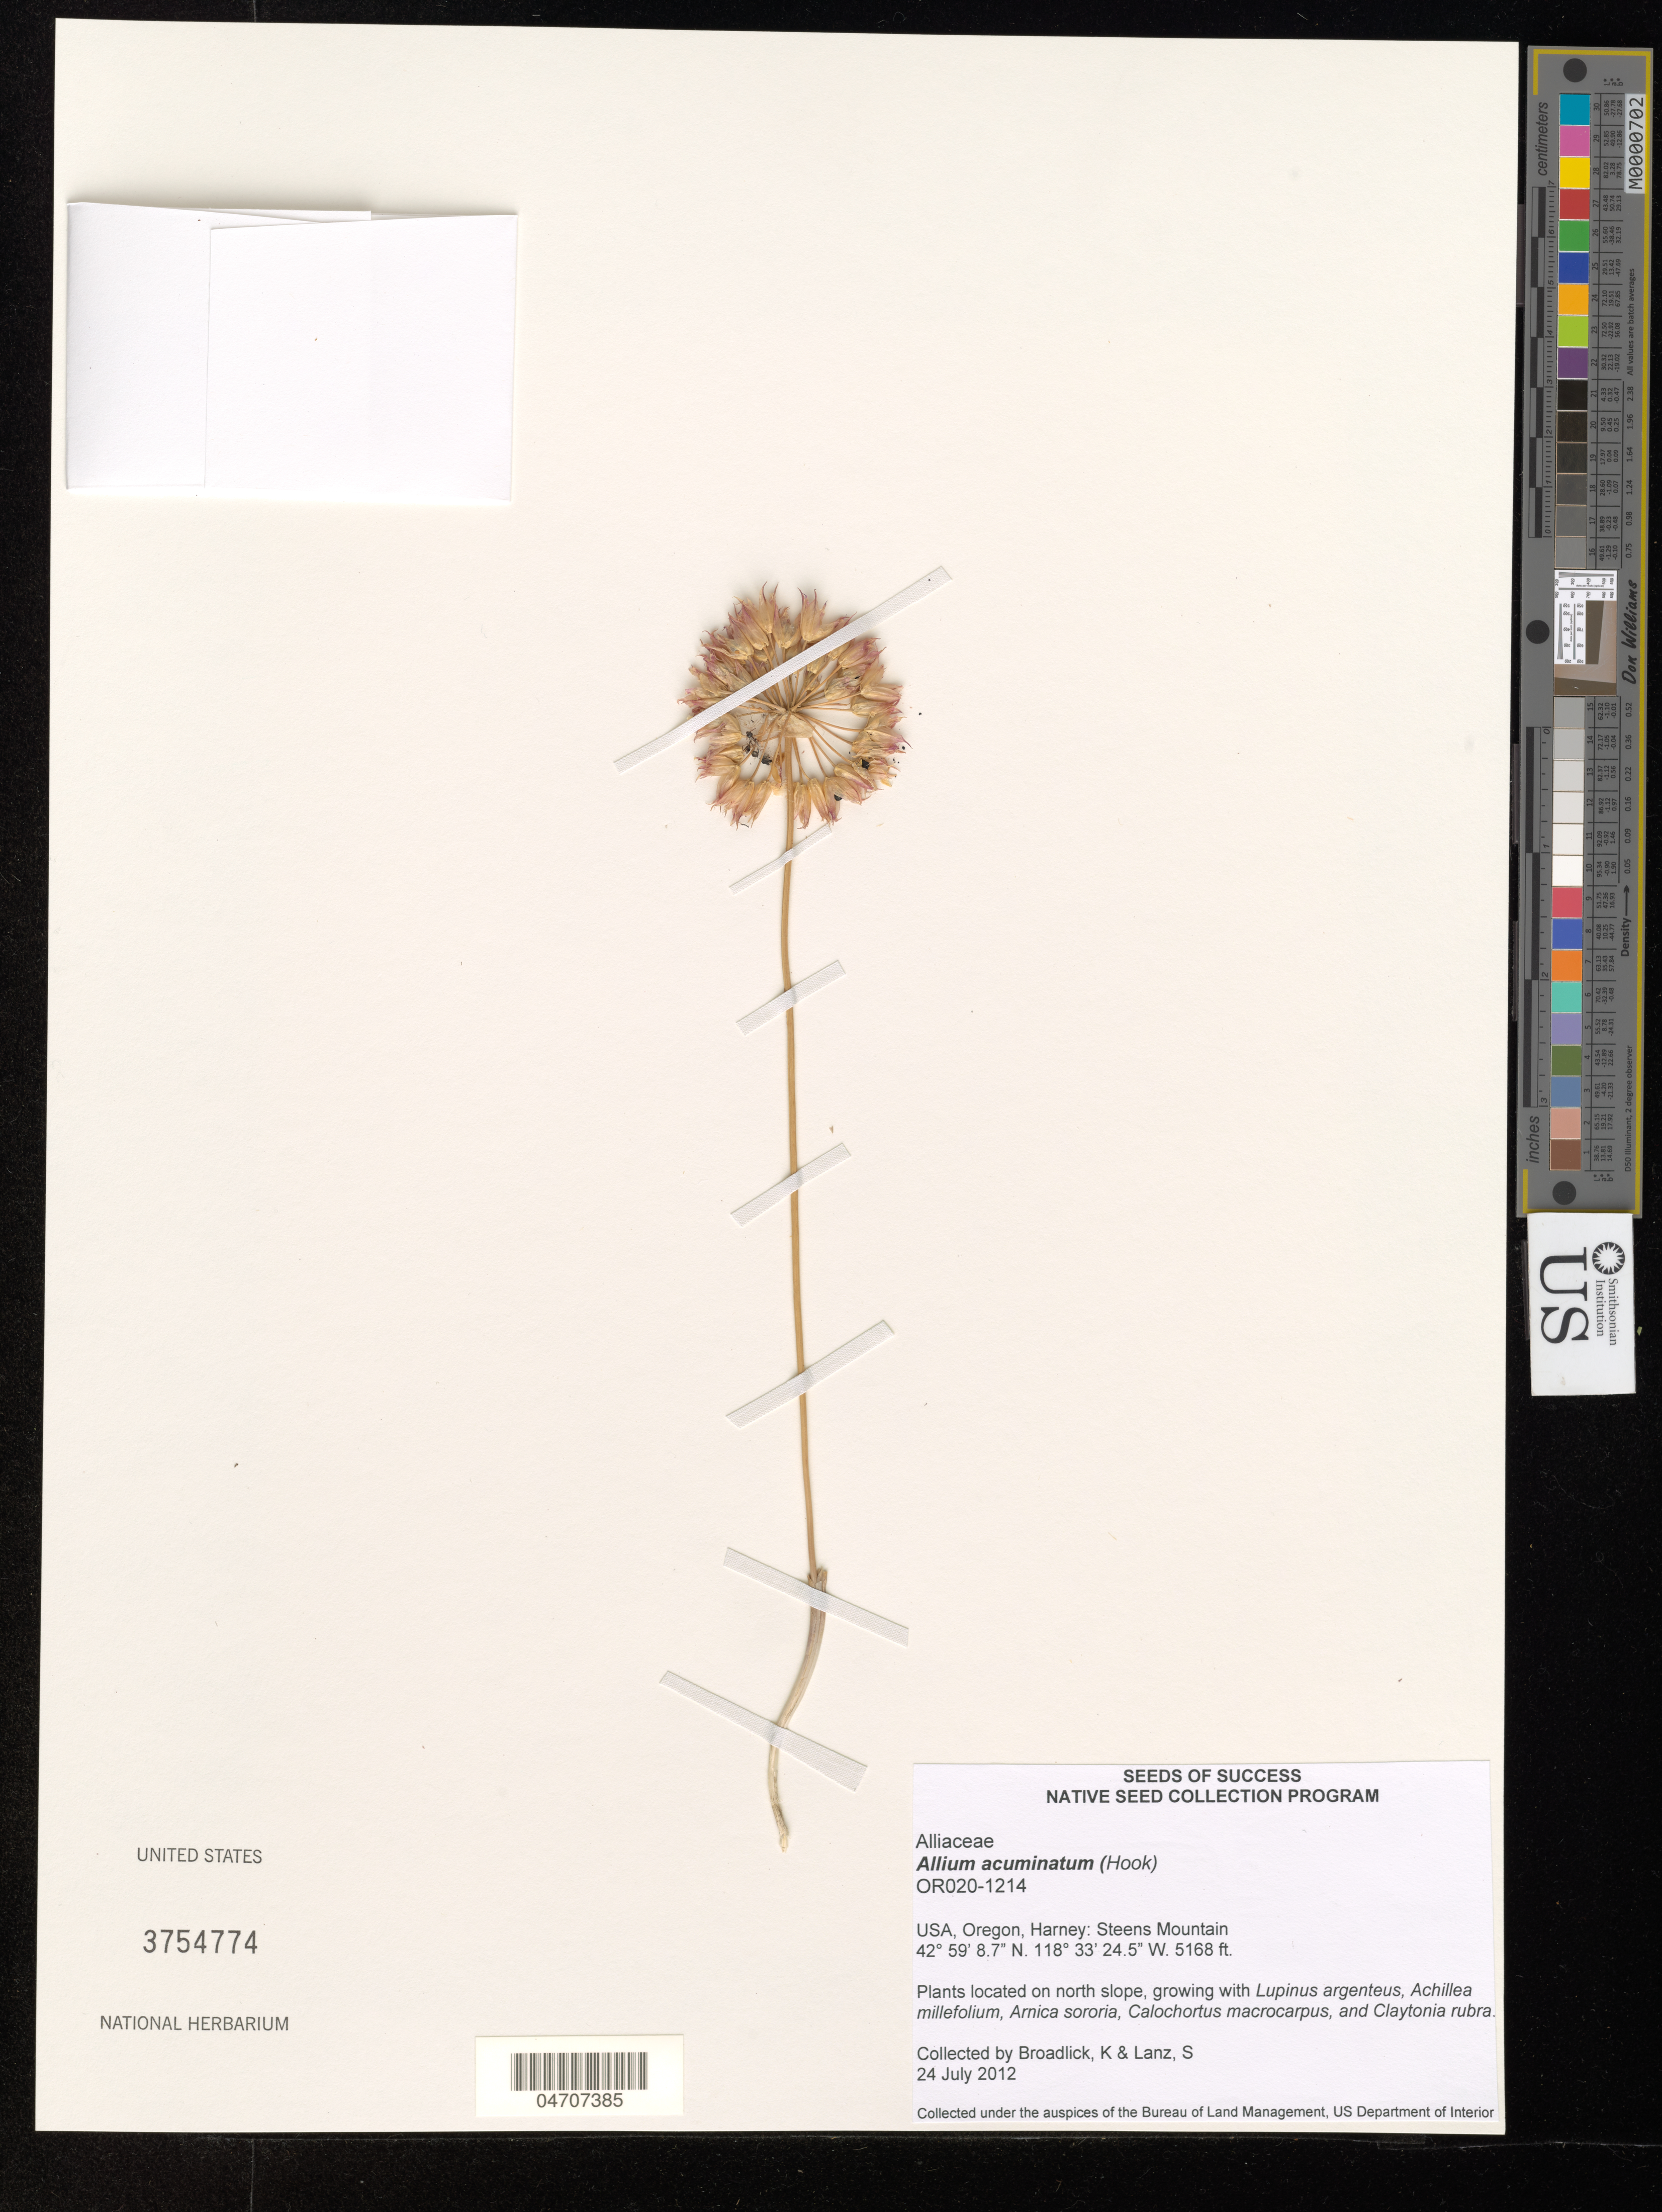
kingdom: Plantae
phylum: Tracheophyta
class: Liliopsida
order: Asparagales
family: Amaryllidaceae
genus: Allium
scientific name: Allium acuminatum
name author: Hook.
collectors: C. Monroy & J. Dyer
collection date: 2012-07-24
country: United States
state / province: Oregon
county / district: Harney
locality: Harney: Steens Mountain.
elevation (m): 1575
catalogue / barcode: US 3754774